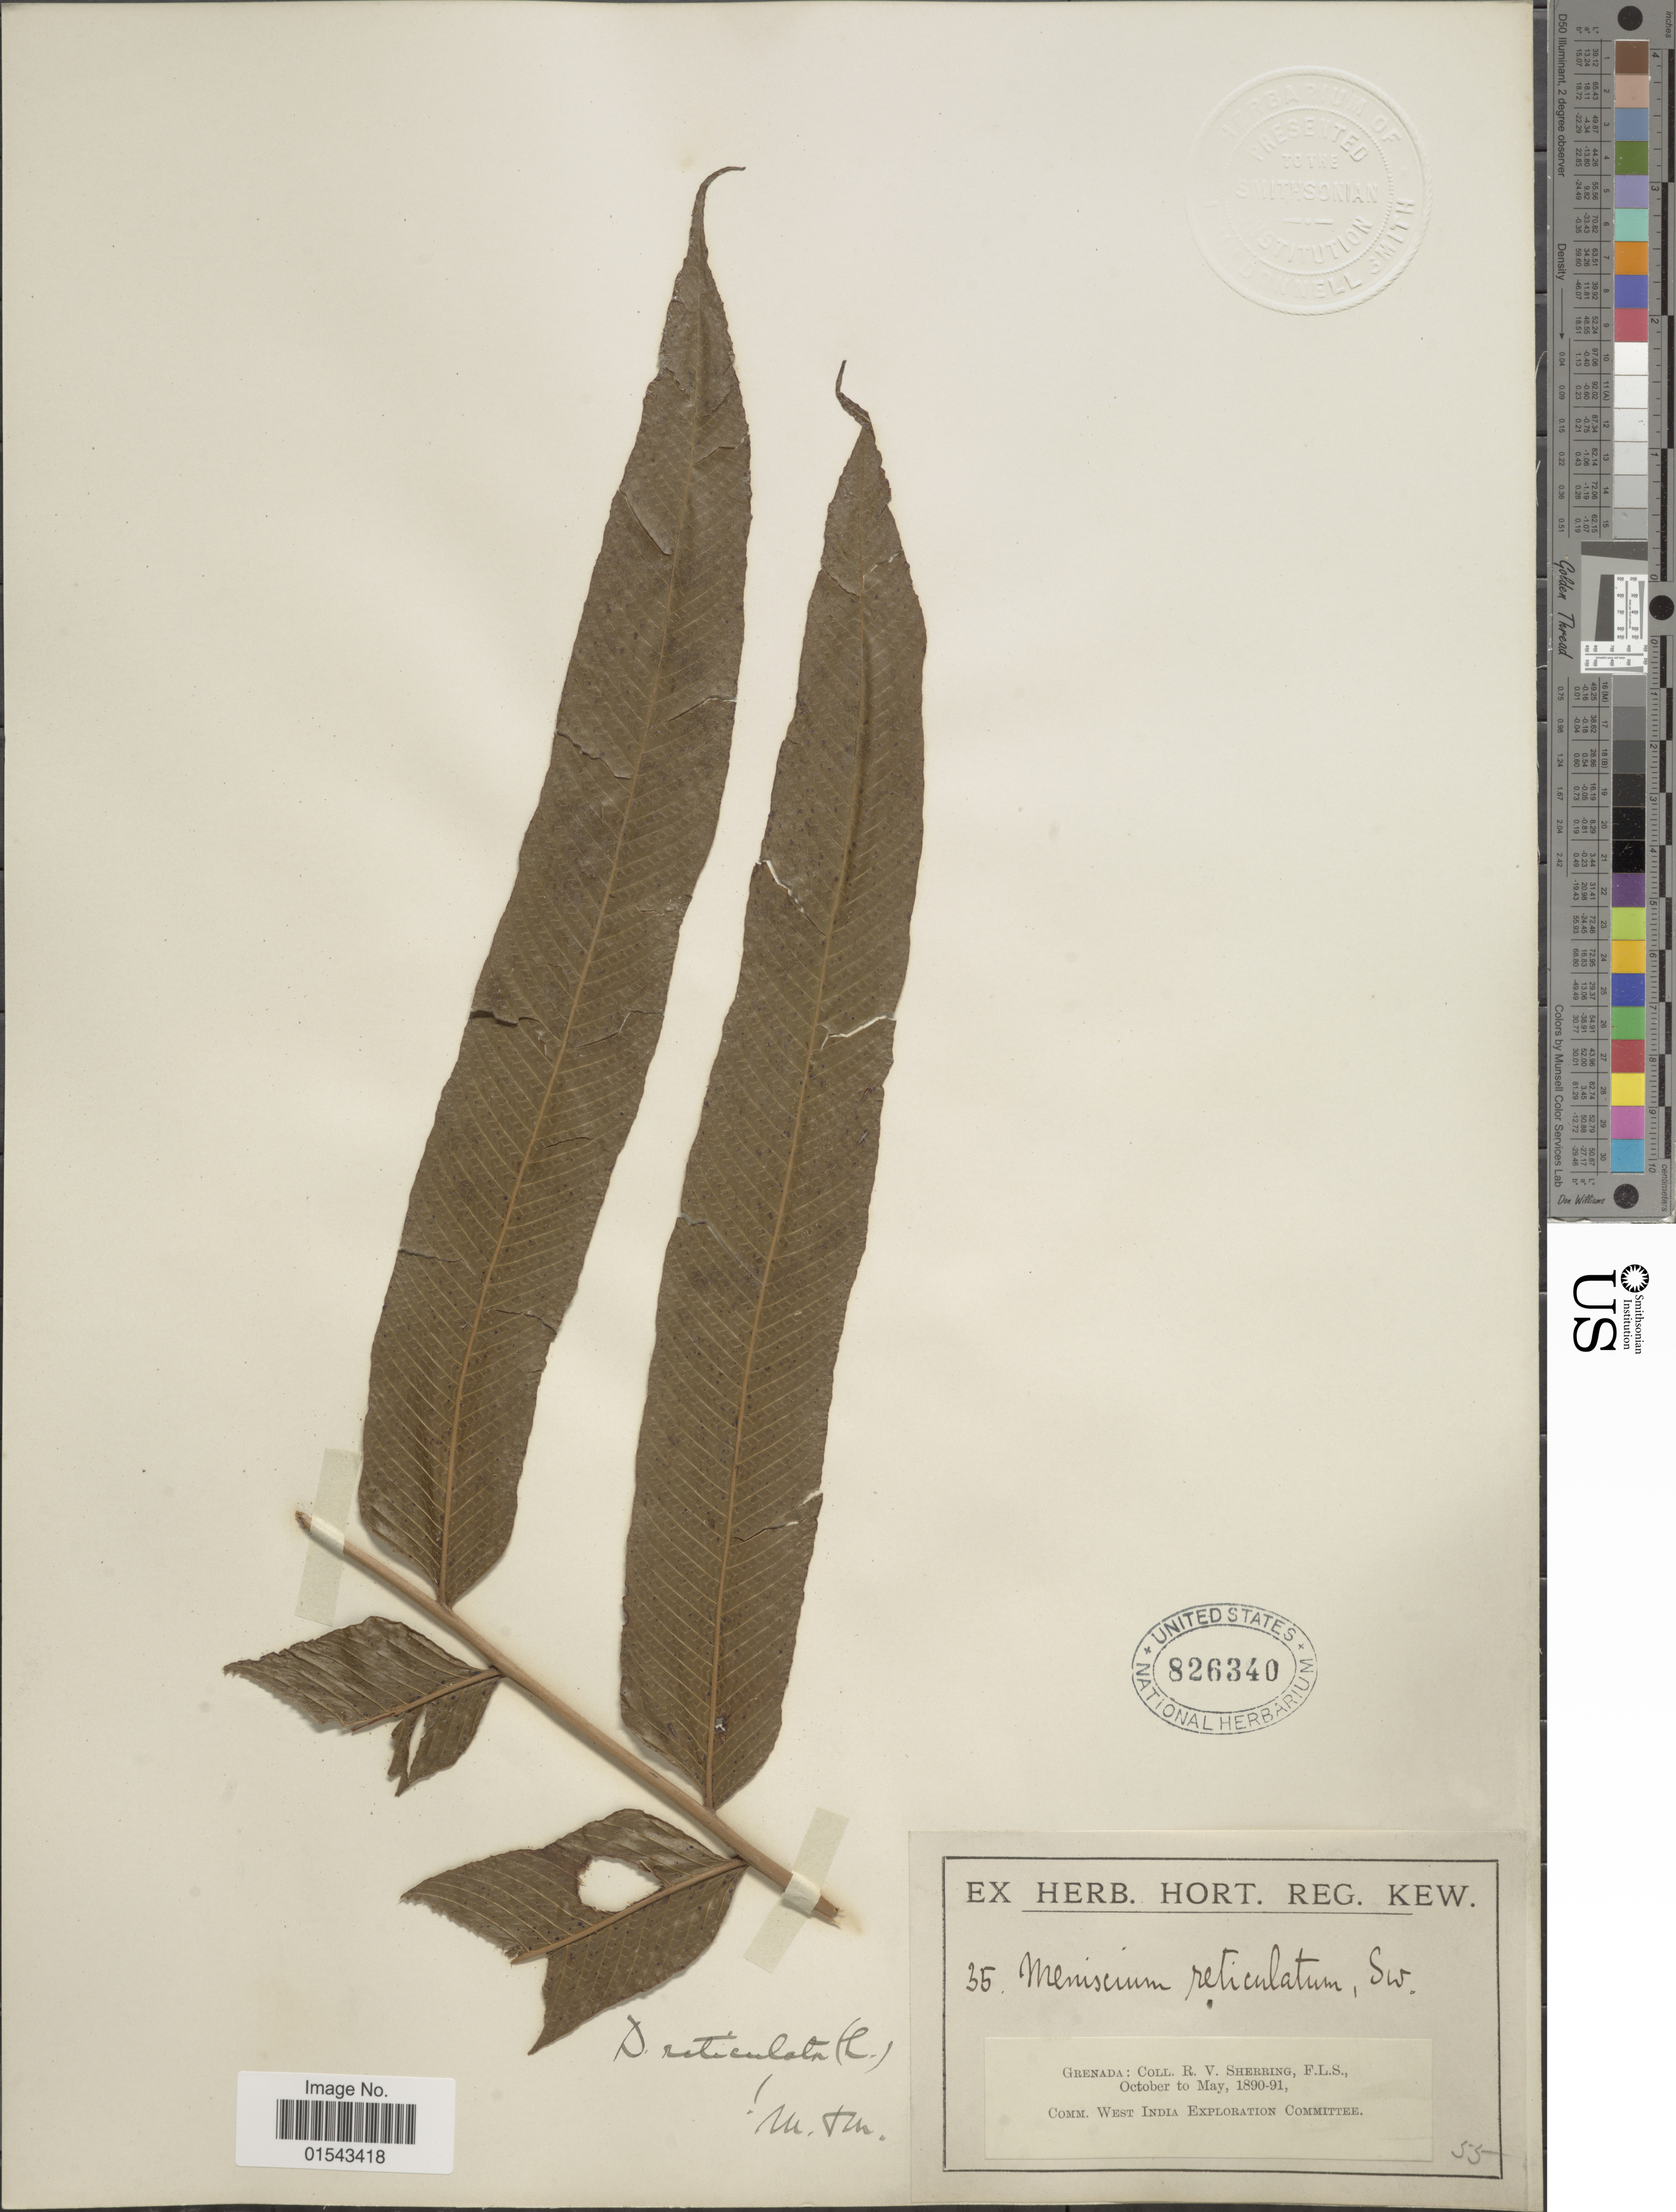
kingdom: Plantae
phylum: Tracheophyta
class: Polypodiopsida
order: Polypodiales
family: Thelypteridaceae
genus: Meniscium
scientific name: Meniscium reticulatum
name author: (L.) Sw.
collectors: R. Sherring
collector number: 35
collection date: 1890-10/1891-05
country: Grenada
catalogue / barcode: US 826340